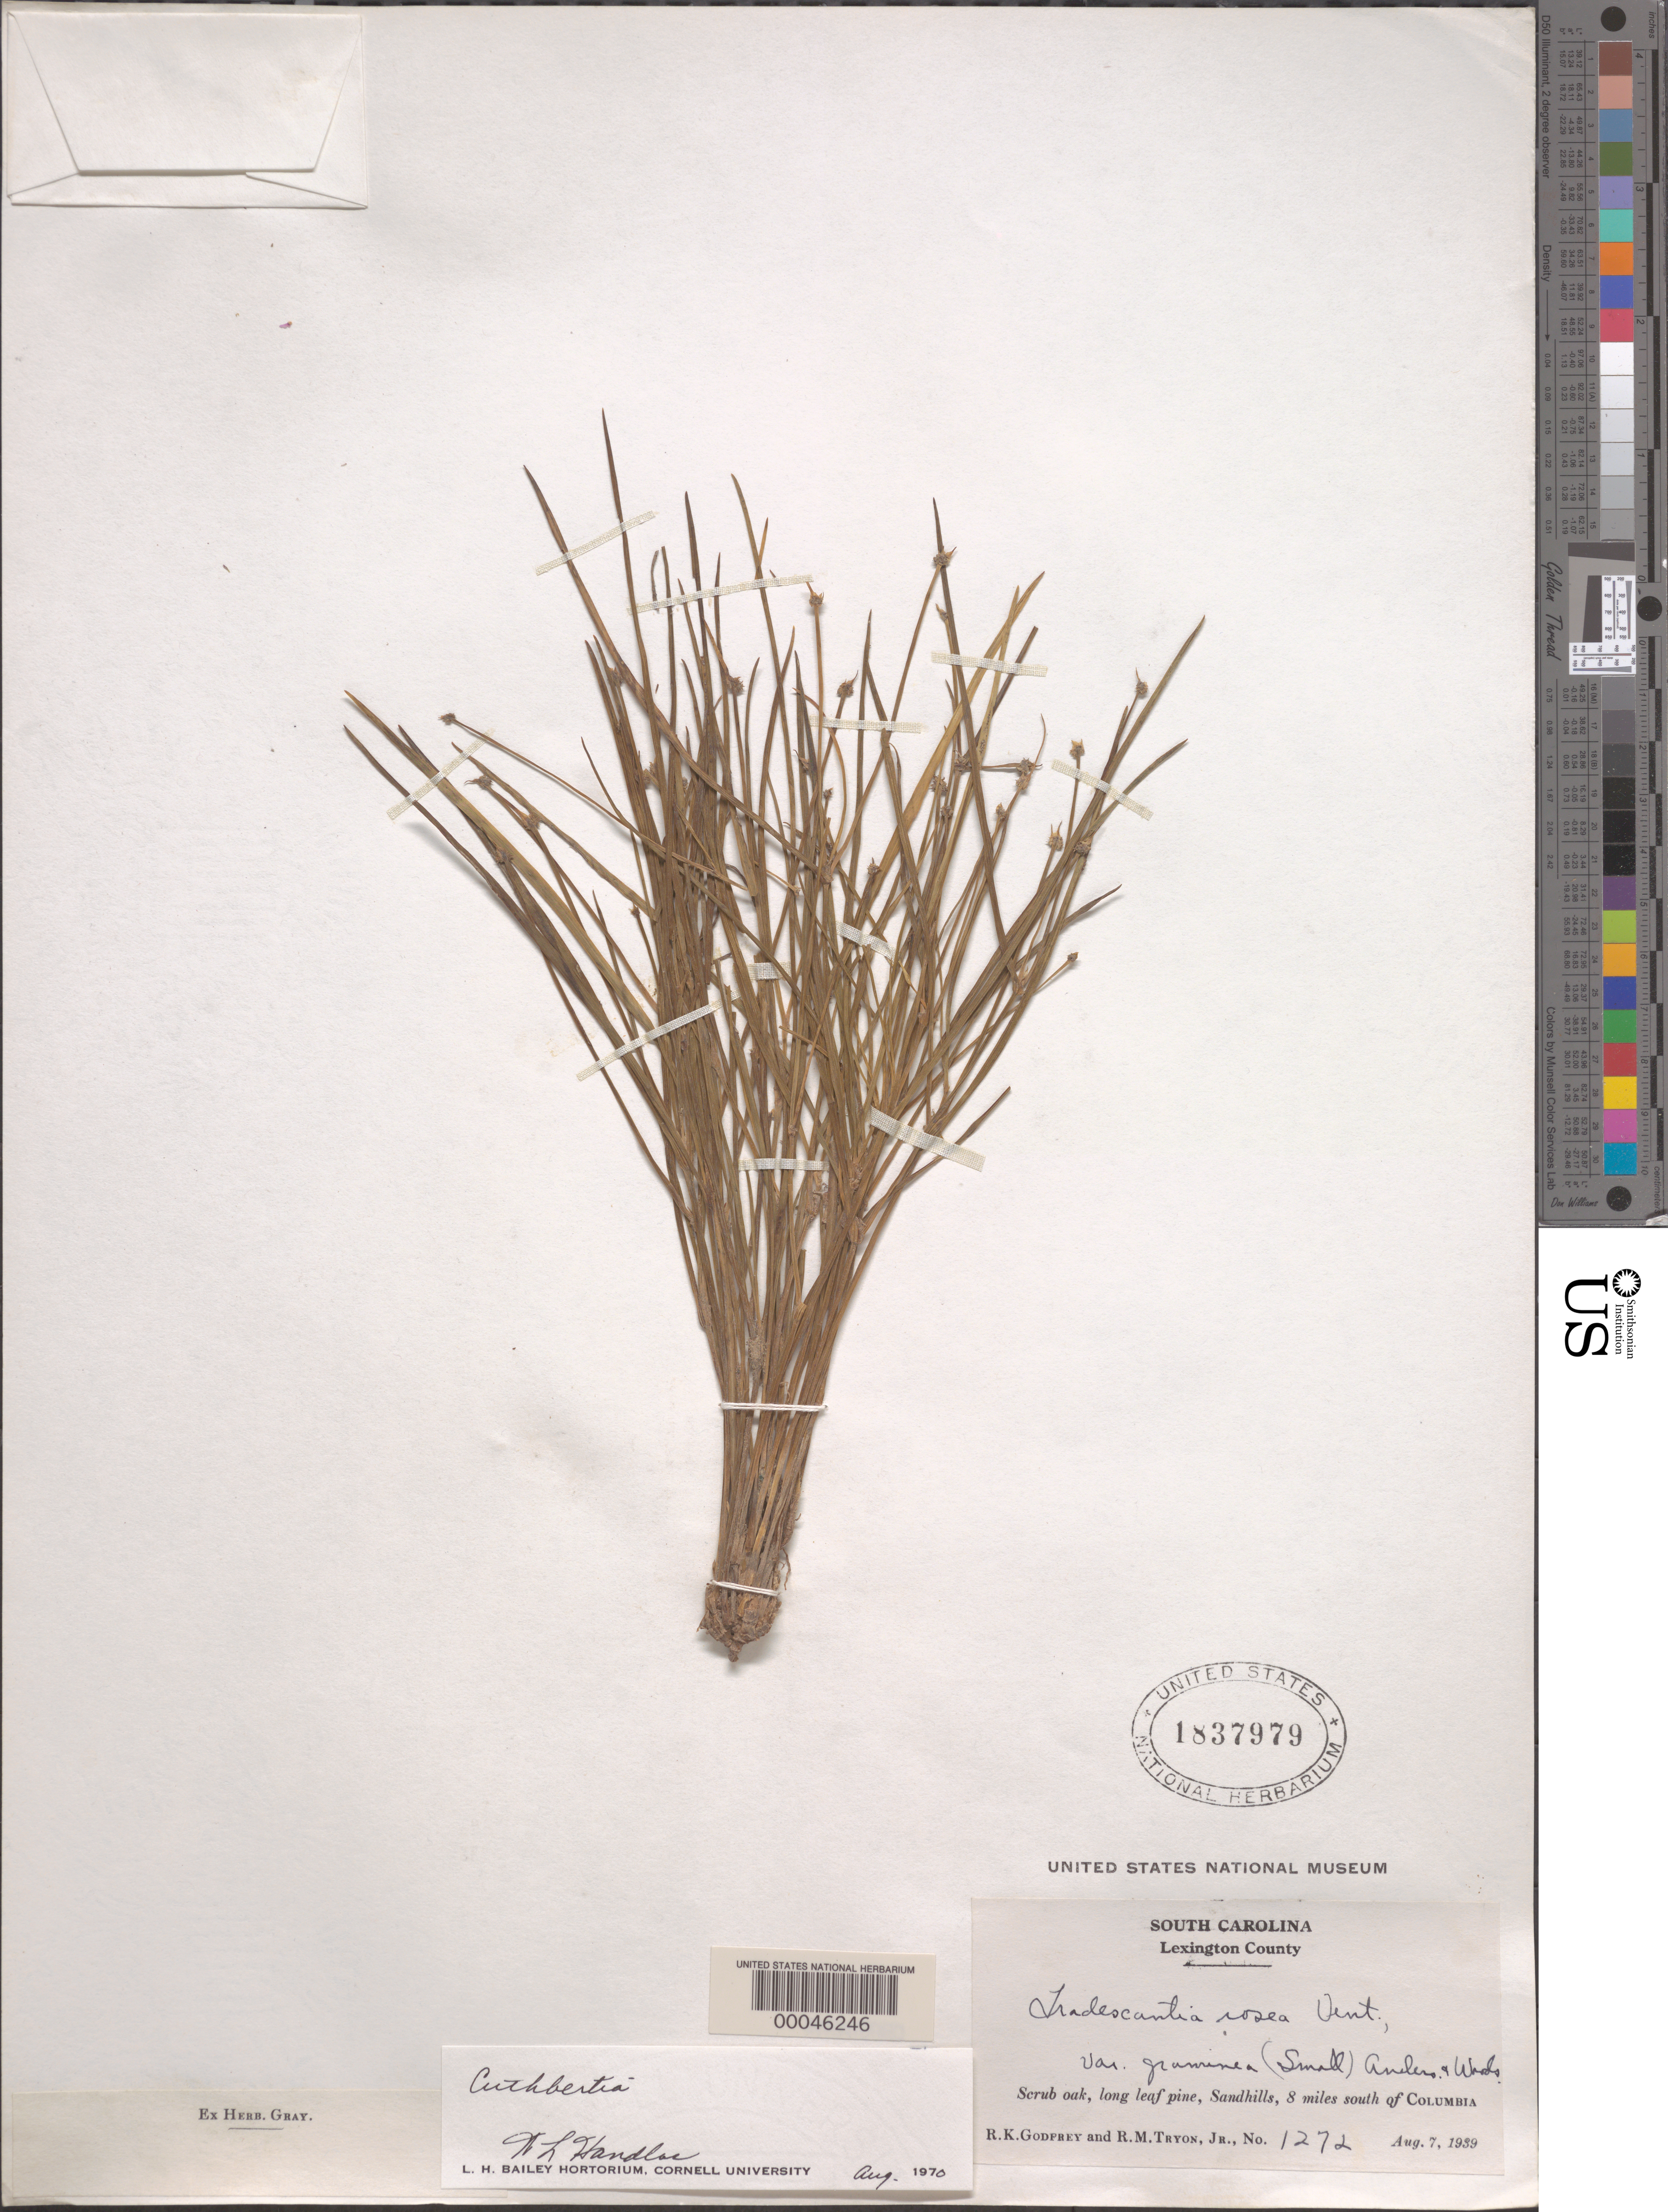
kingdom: Plantae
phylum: Tracheophyta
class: Liliopsida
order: Commelinales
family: Commelinaceae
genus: Cuthbertia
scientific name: Cuthbertia graminea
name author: Small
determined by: Strong, Mark T., (BOT), Smithsonian Institution - National Museum of Natural History (UNITED STATES)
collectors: R. K. Godfrey & R. M. Tryon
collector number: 1272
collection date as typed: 07 Aug 1939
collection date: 1939-08-07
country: United States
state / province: South Carolina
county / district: Lexington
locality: S of columbia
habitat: Scrub oak sandhills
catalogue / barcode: US 1837979